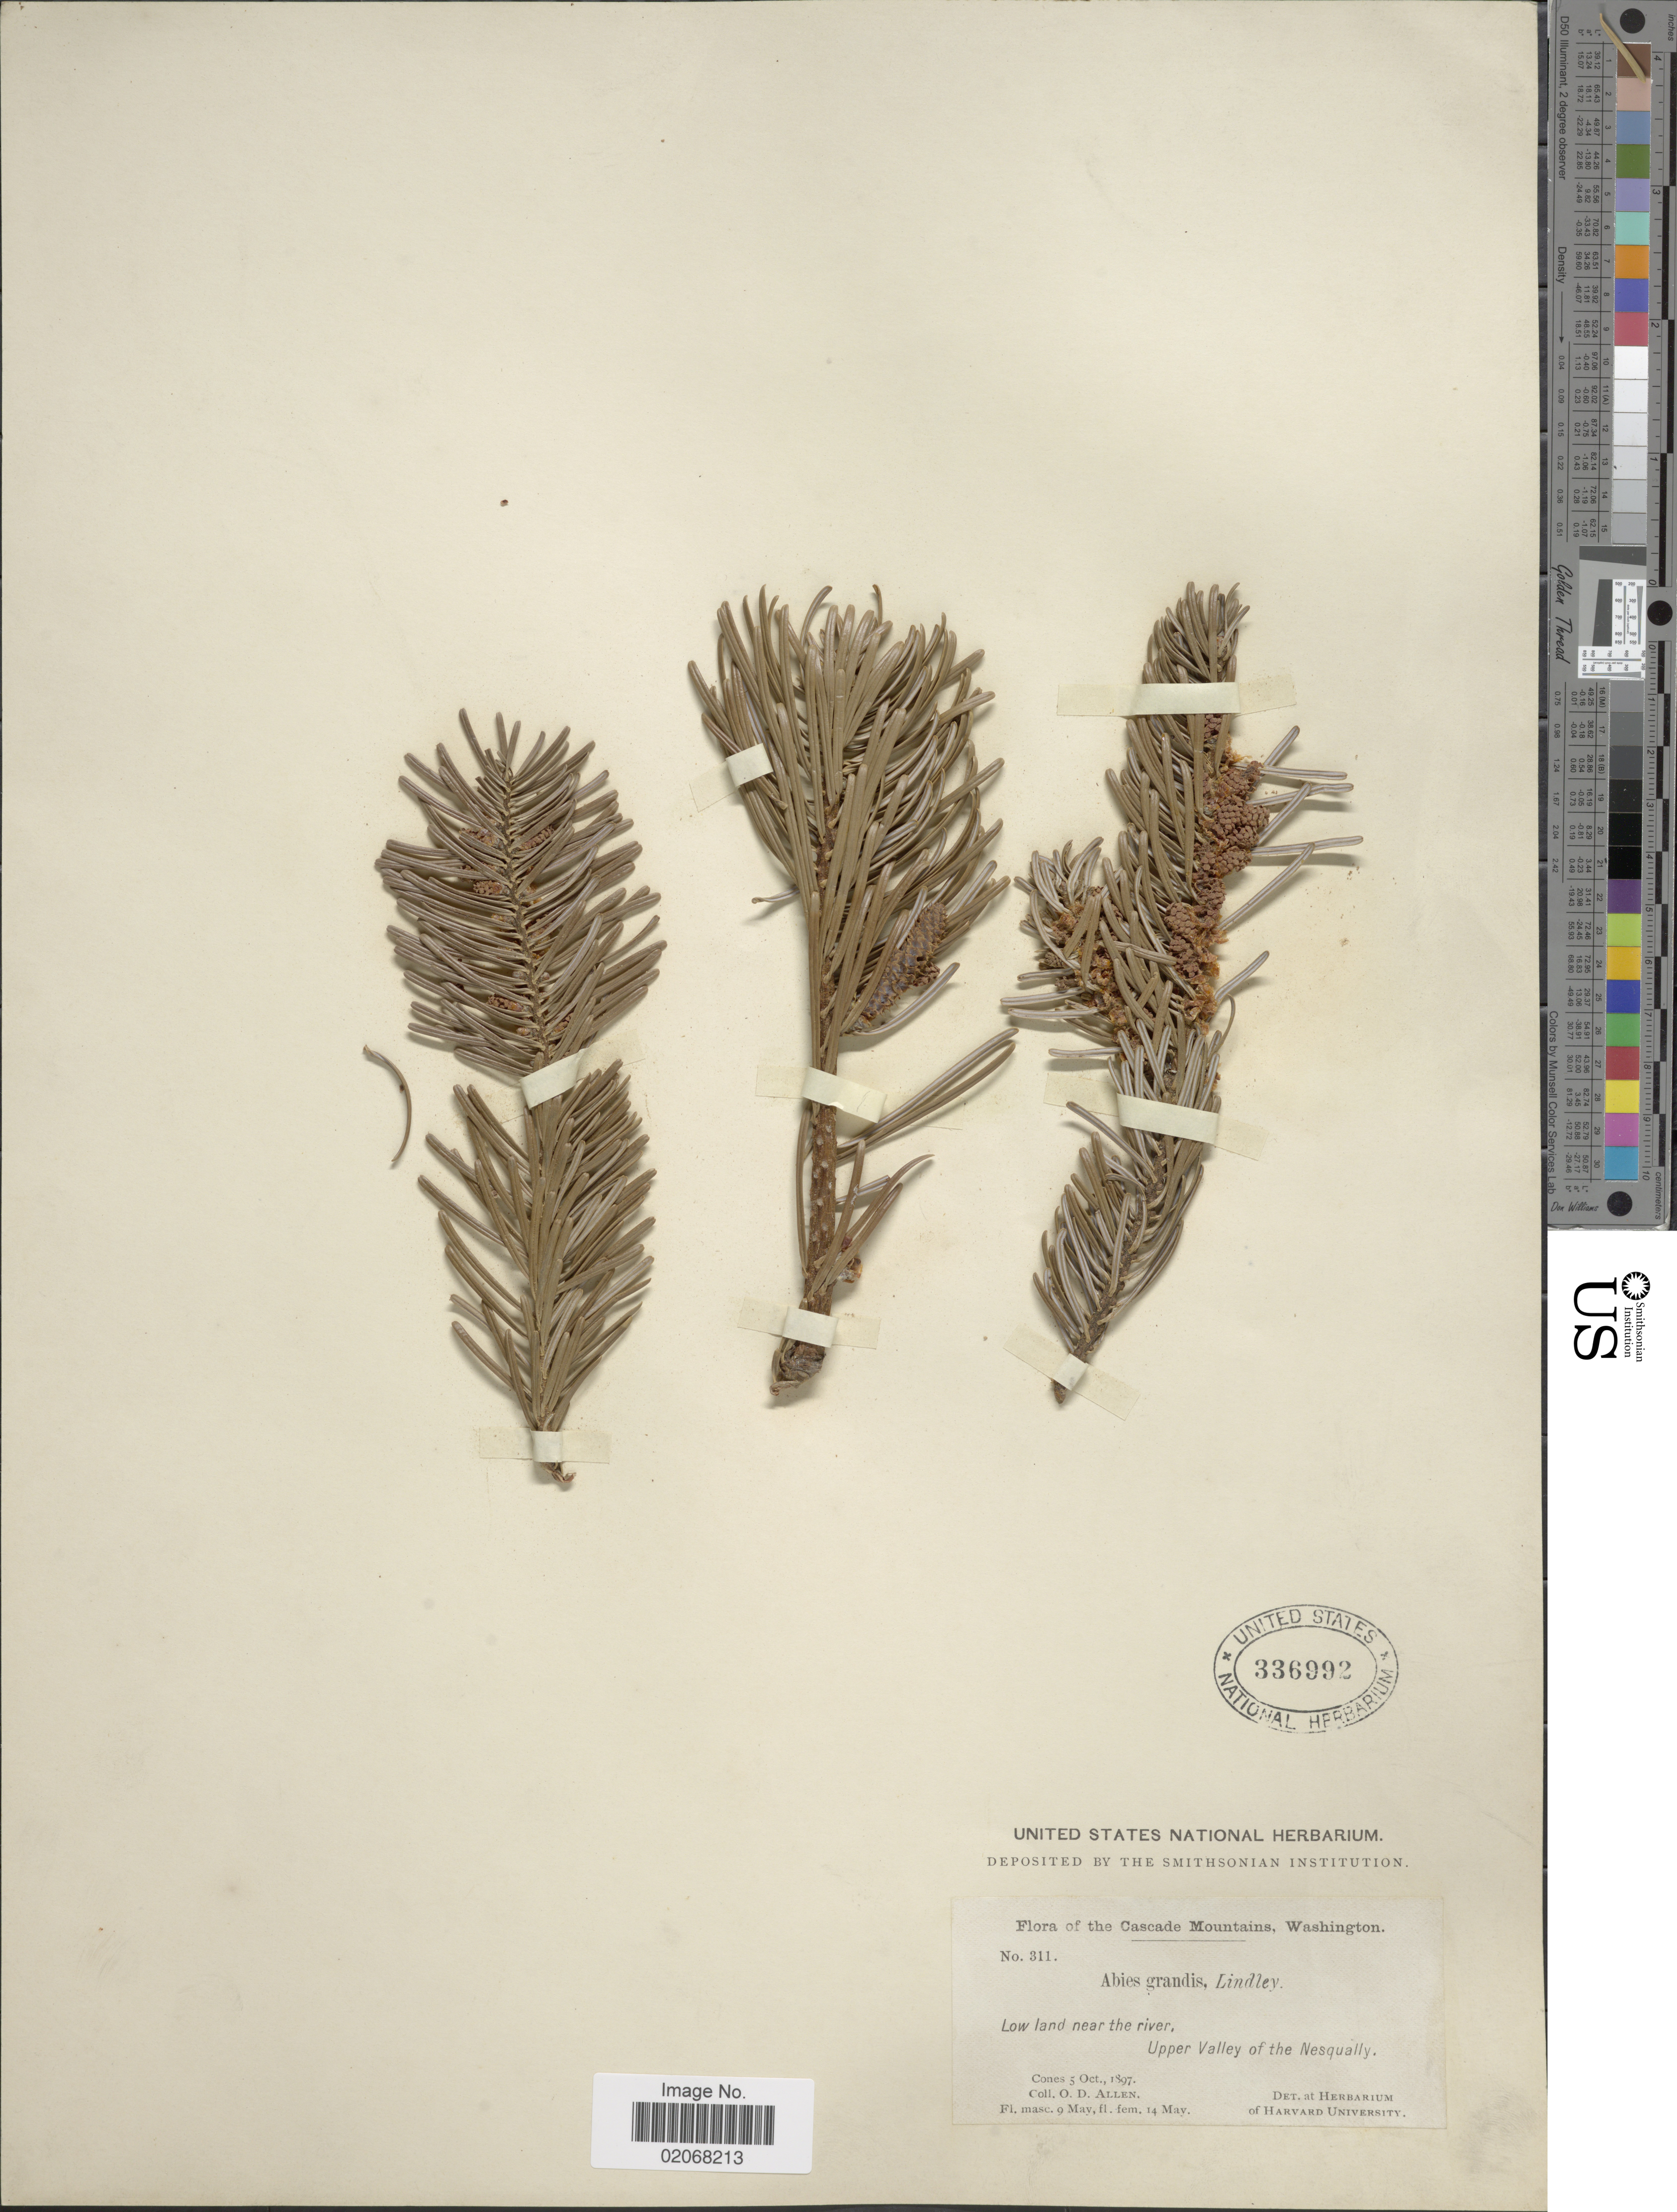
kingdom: Plantae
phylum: Tracheophyta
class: Pinopsida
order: Pinales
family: Pinaceae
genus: Abies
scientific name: Abies grandis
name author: (Douglas ex D. Don) Lindl.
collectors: O. D. Allen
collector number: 311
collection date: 1897-10-05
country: United States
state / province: Washington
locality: Cascade Mountains, Upper Valley of the Nesqually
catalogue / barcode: US 336992